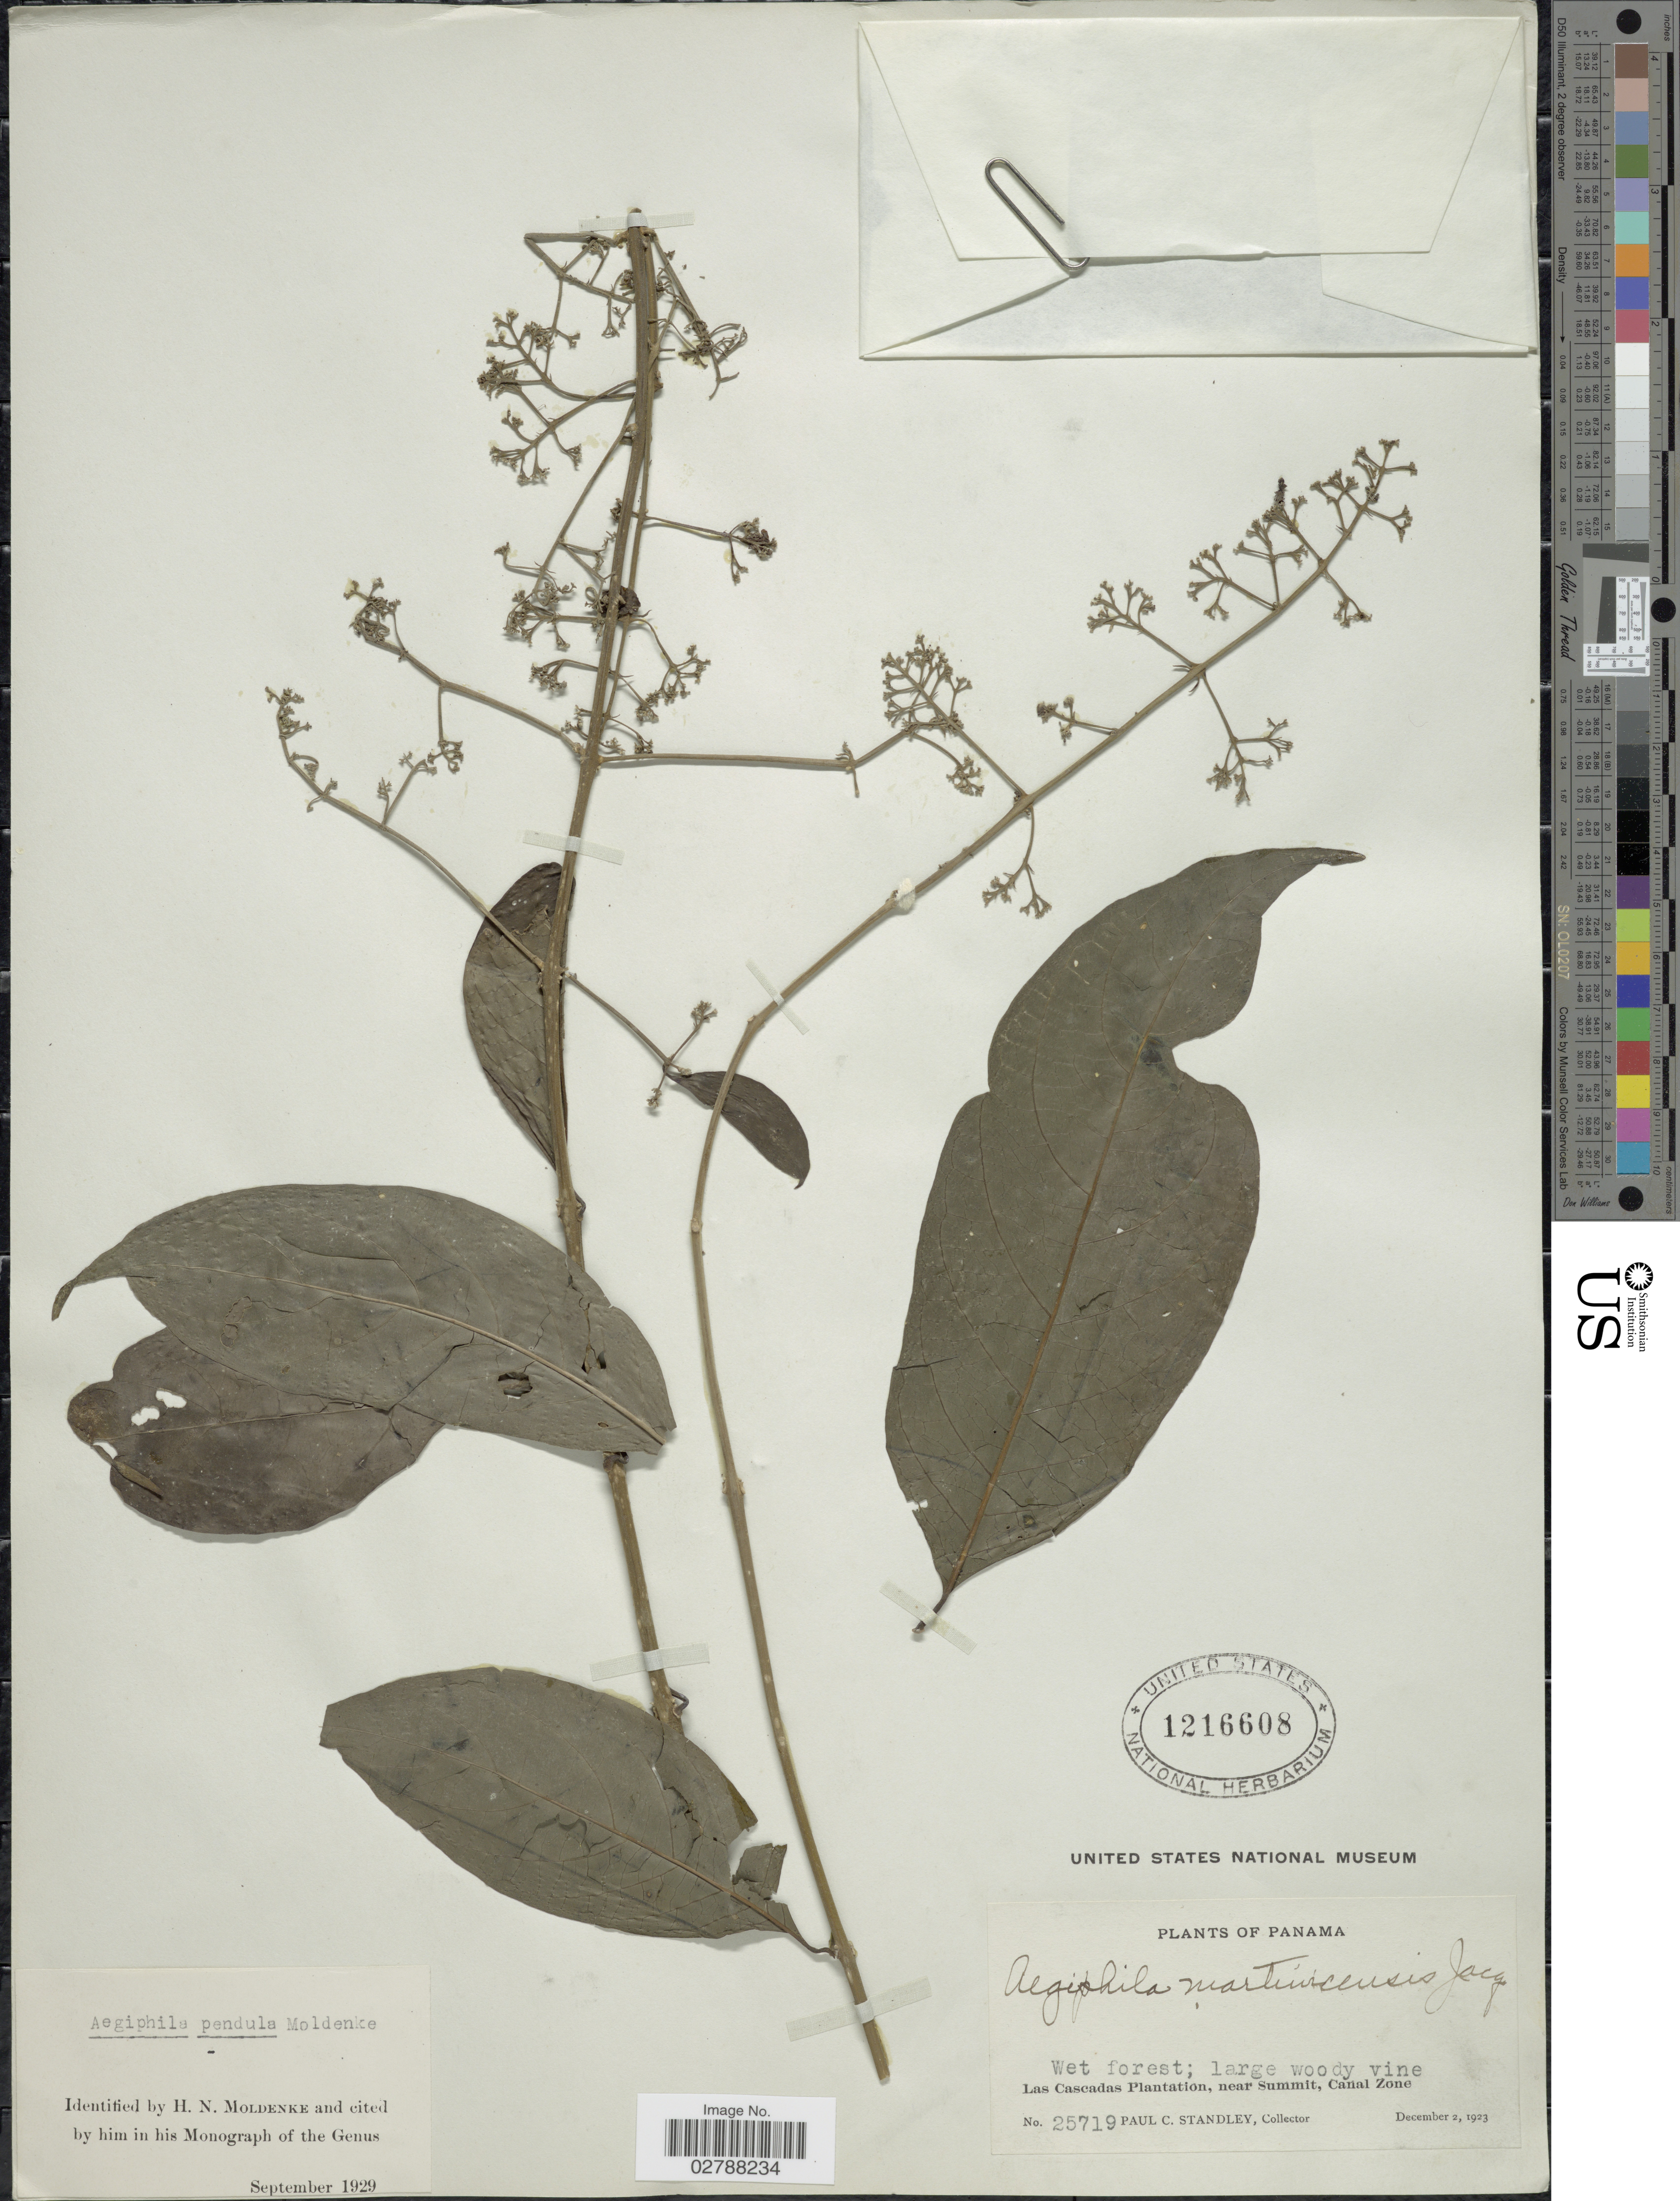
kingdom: Plantae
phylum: Tracheophyta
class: Magnoliopsida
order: Lamiales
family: Lamiaceae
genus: Aegiphila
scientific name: Aegiphila pendula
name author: Moldenke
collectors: P. C. Standley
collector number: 25719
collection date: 1923-12-02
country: Panama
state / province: Colón / Panamá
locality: Las Cascadas Plantation, near Summit, Canal Zone.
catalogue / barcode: US 1216608